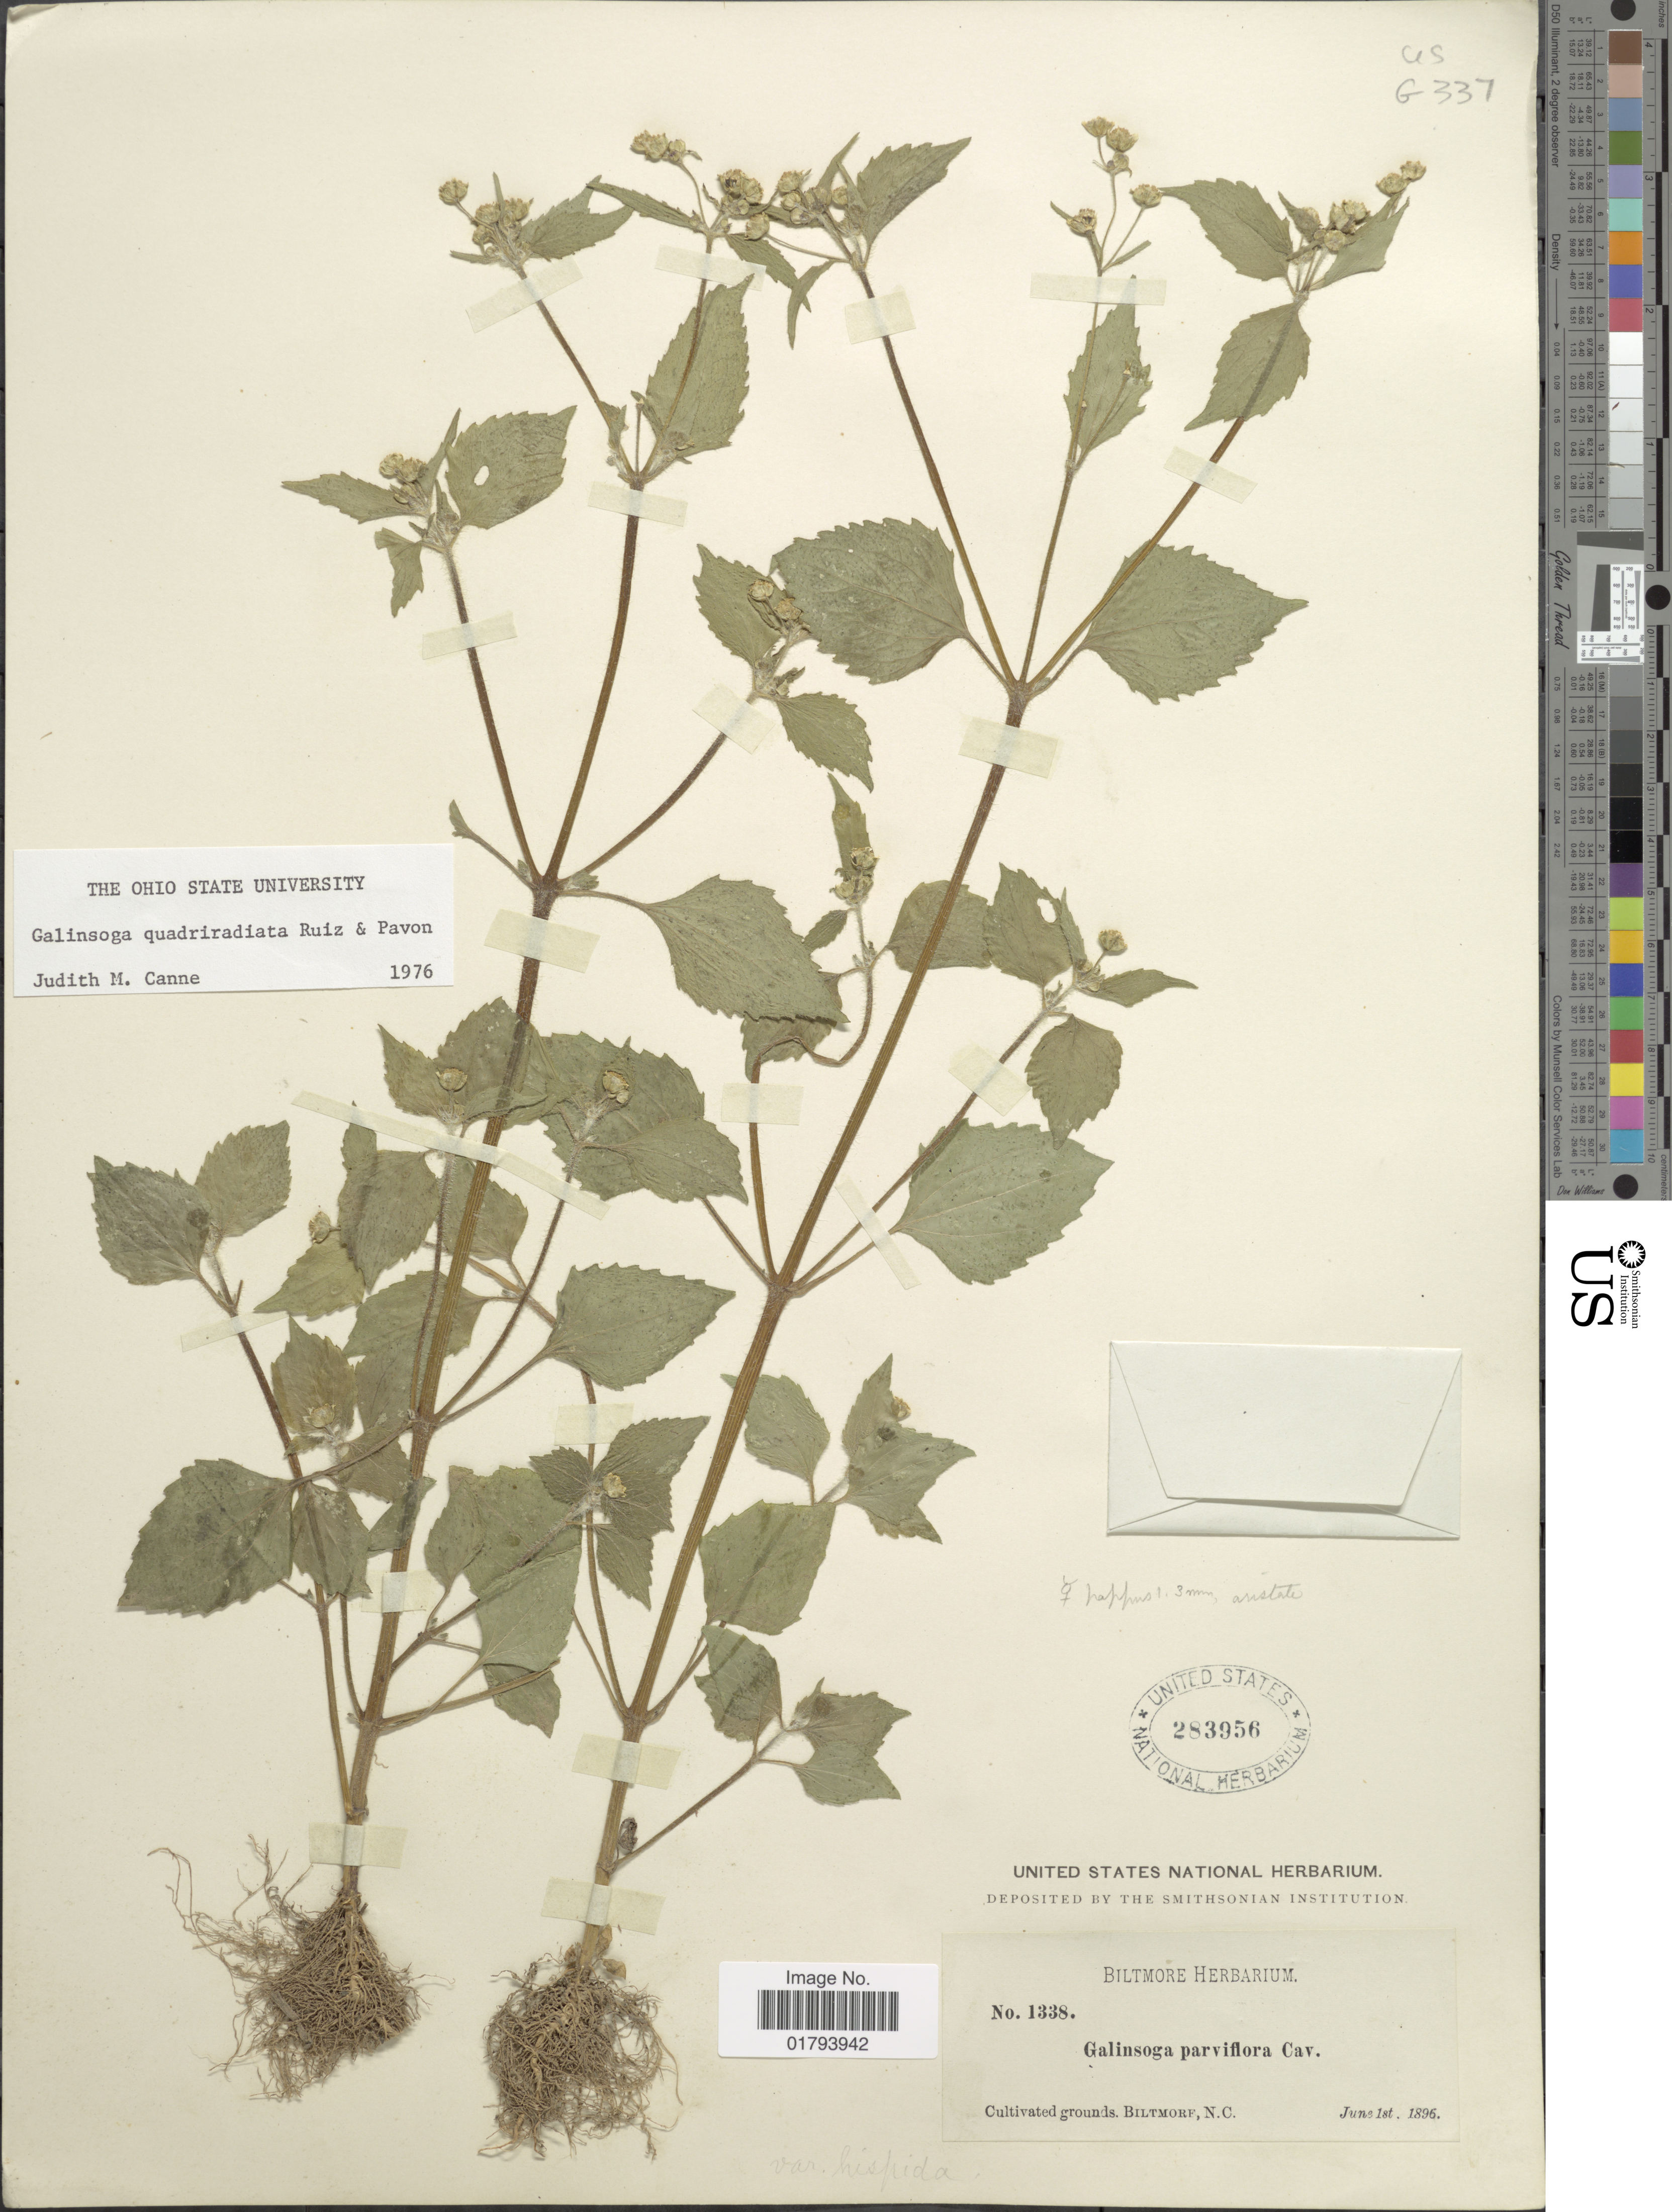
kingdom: Plantae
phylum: Tracheophyta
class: Magnoliopsida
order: Asterales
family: Asteraceae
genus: Galinsoga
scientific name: Galinsoga quadriradiata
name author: Ruiz & Pav.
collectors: ex herb. Biltmore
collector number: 1338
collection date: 1896-06-01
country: United States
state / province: North Carolina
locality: Biltmore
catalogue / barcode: US 283956